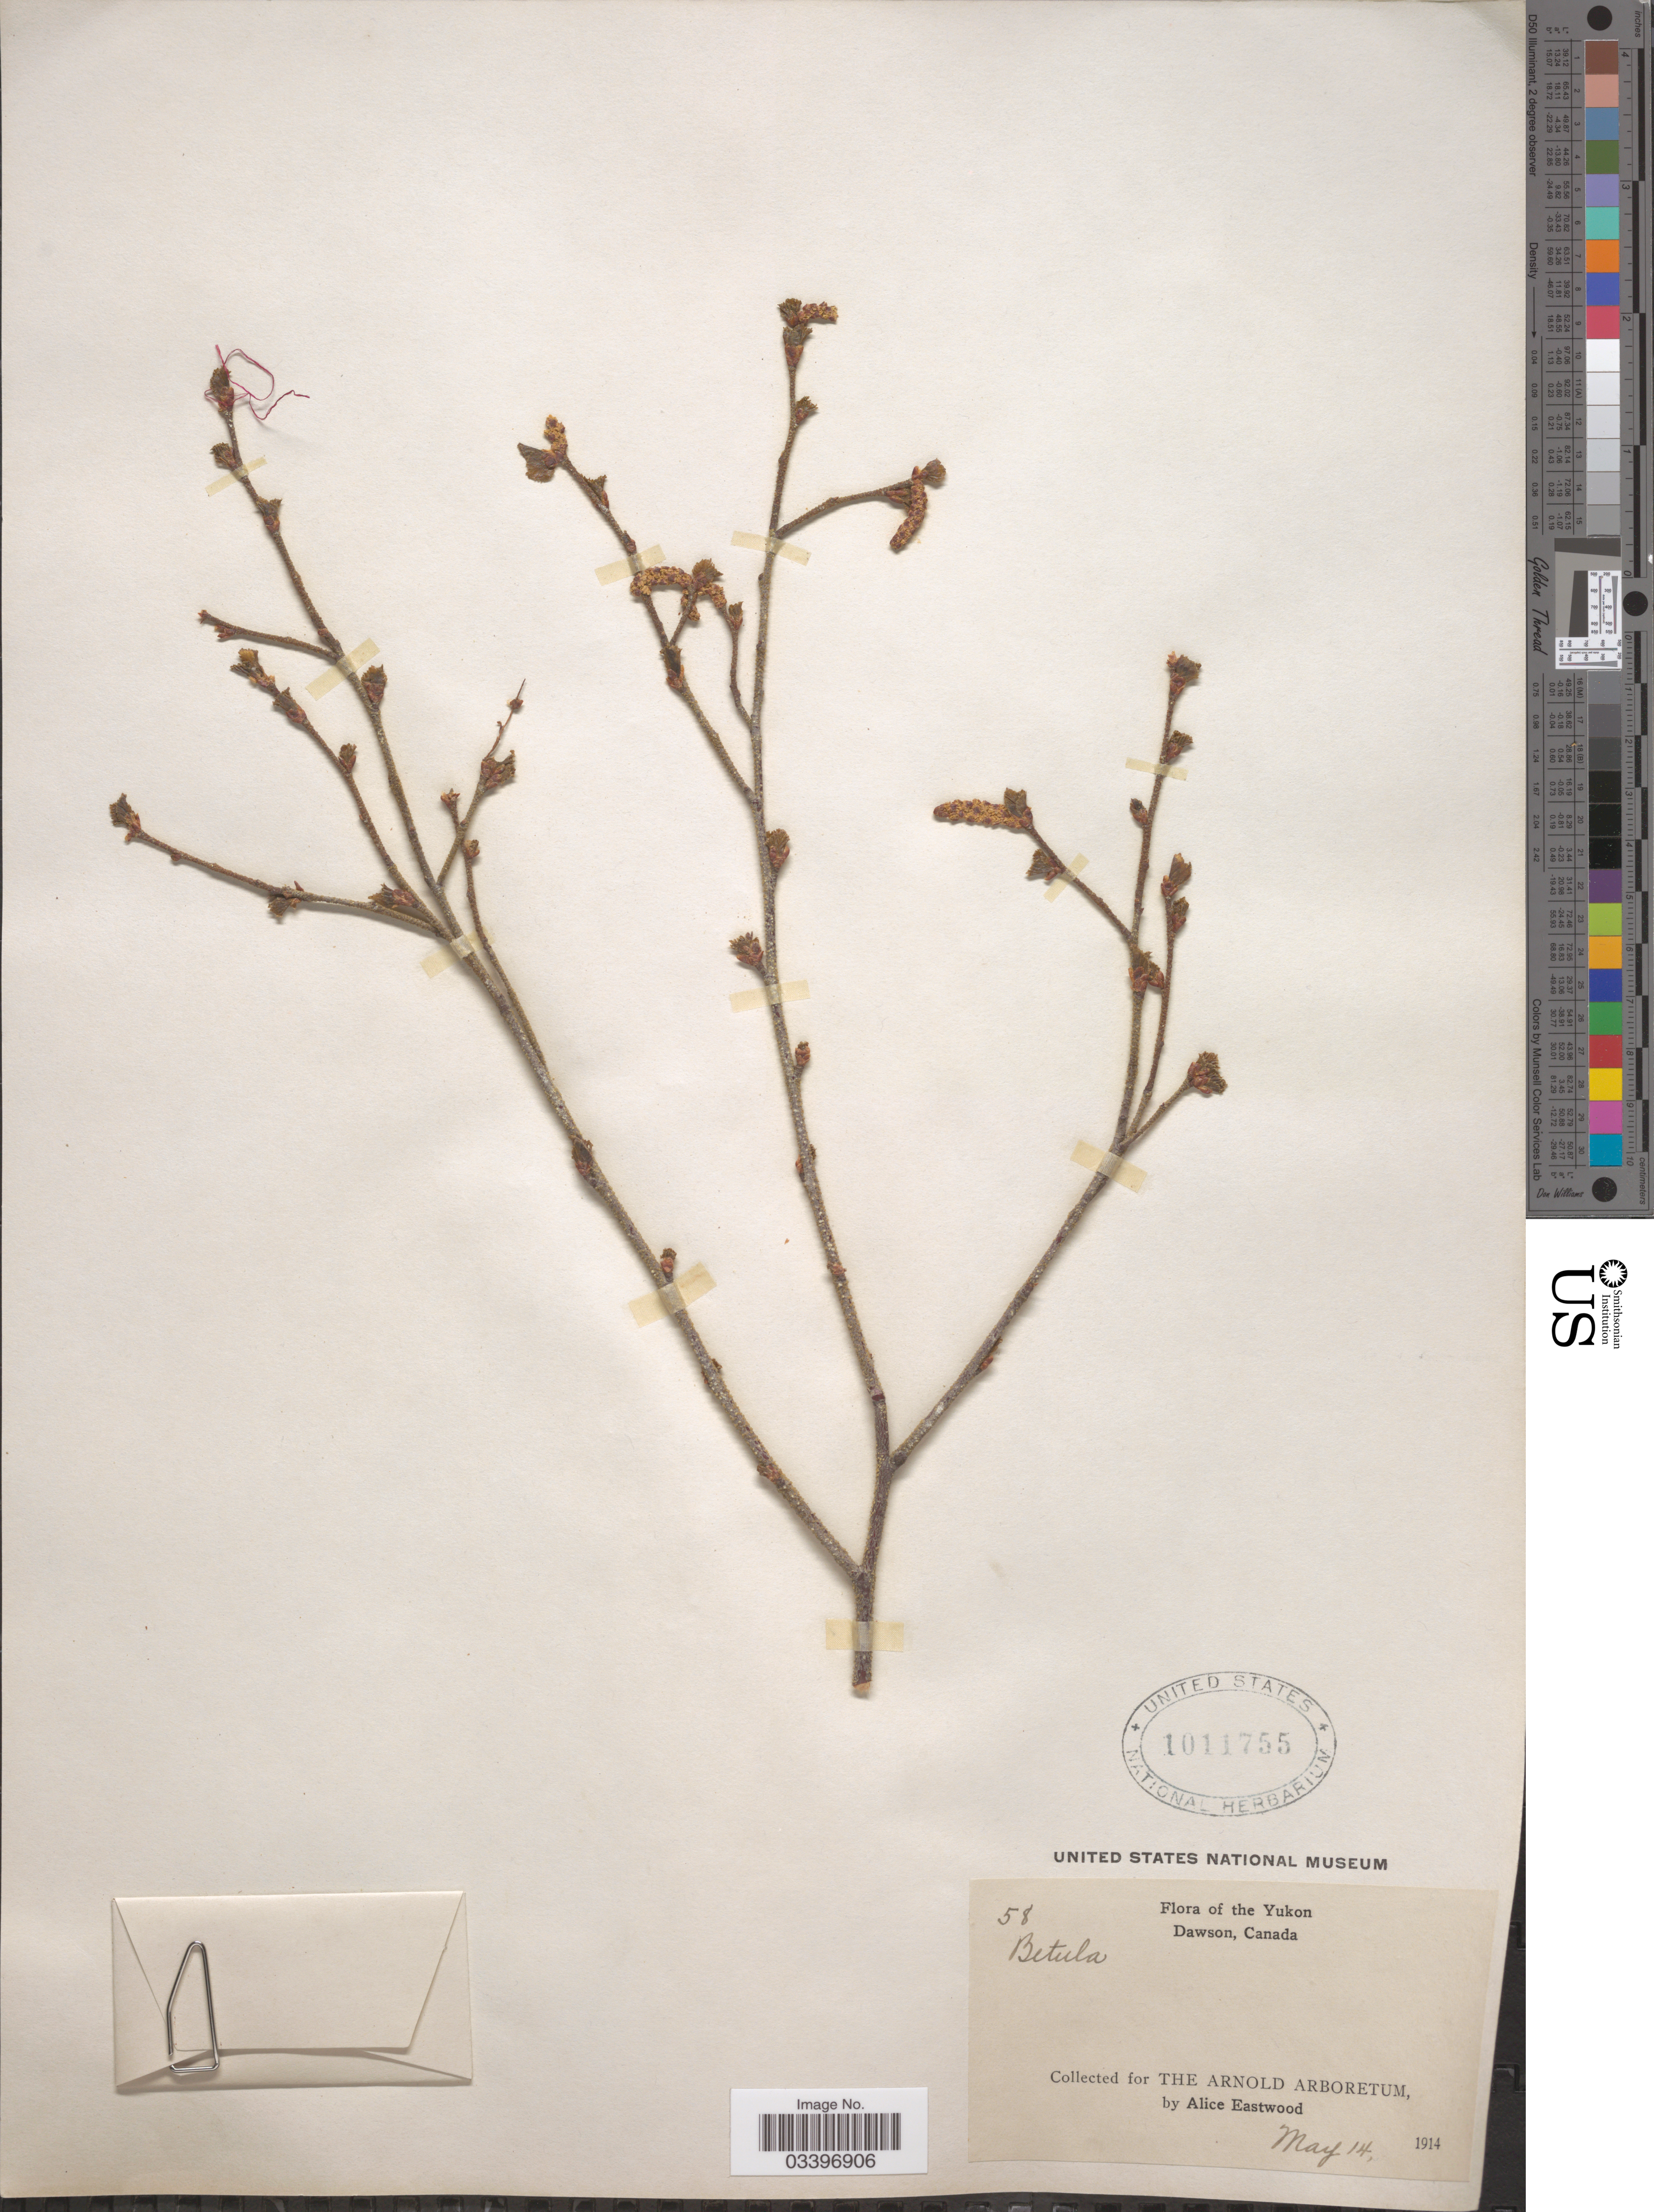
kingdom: Plantae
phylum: Tracheophyta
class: Magnoliopsida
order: Fagales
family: Betulaceae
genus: Betula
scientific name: Betula sp.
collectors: A. Eastwood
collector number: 58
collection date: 1914-05-14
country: Canada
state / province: Yukon Territory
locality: Yukon. Dawson.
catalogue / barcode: US 1011755